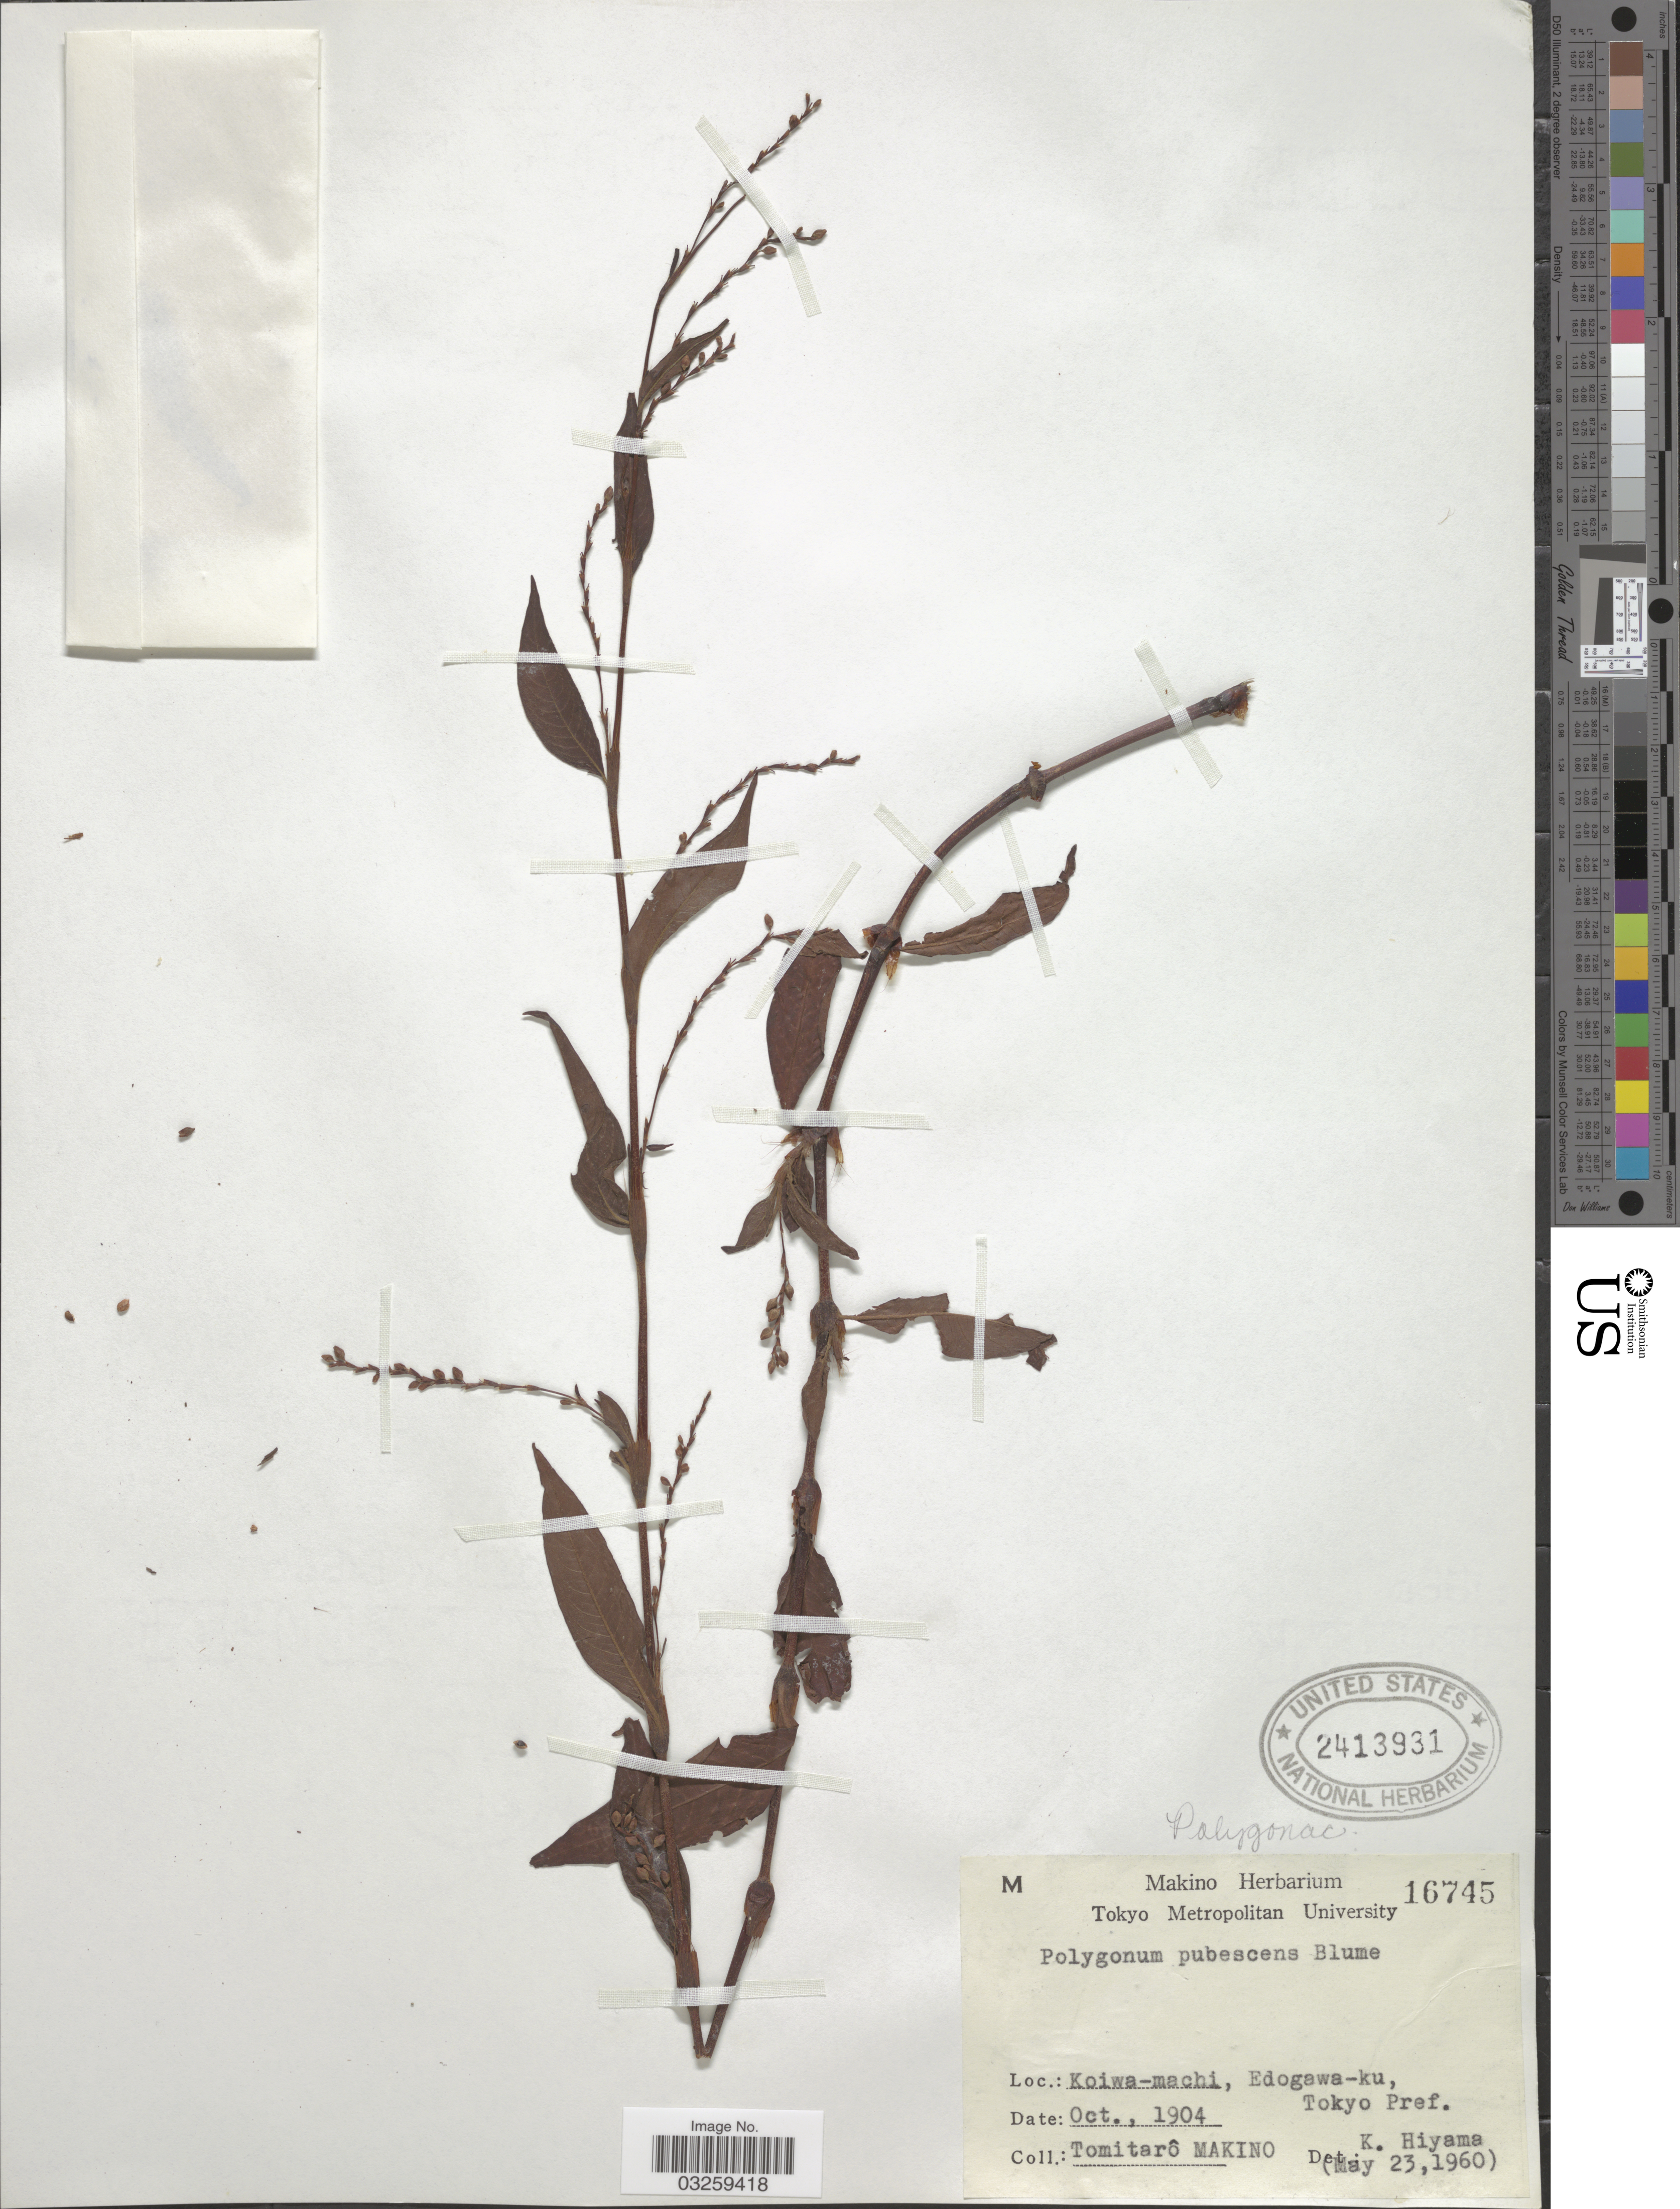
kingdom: Plantae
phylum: Tracheophyta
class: Magnoliopsida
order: Caryophyllales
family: Polygonaceae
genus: Polygonum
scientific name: Polygonum pubescens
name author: Blume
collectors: T. Makino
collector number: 16745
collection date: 1904-10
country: Japan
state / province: Tokyo, Federal City of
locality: Koiwa-machi, Edogawa-ku, Tokyo Pref.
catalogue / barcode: US 2413931